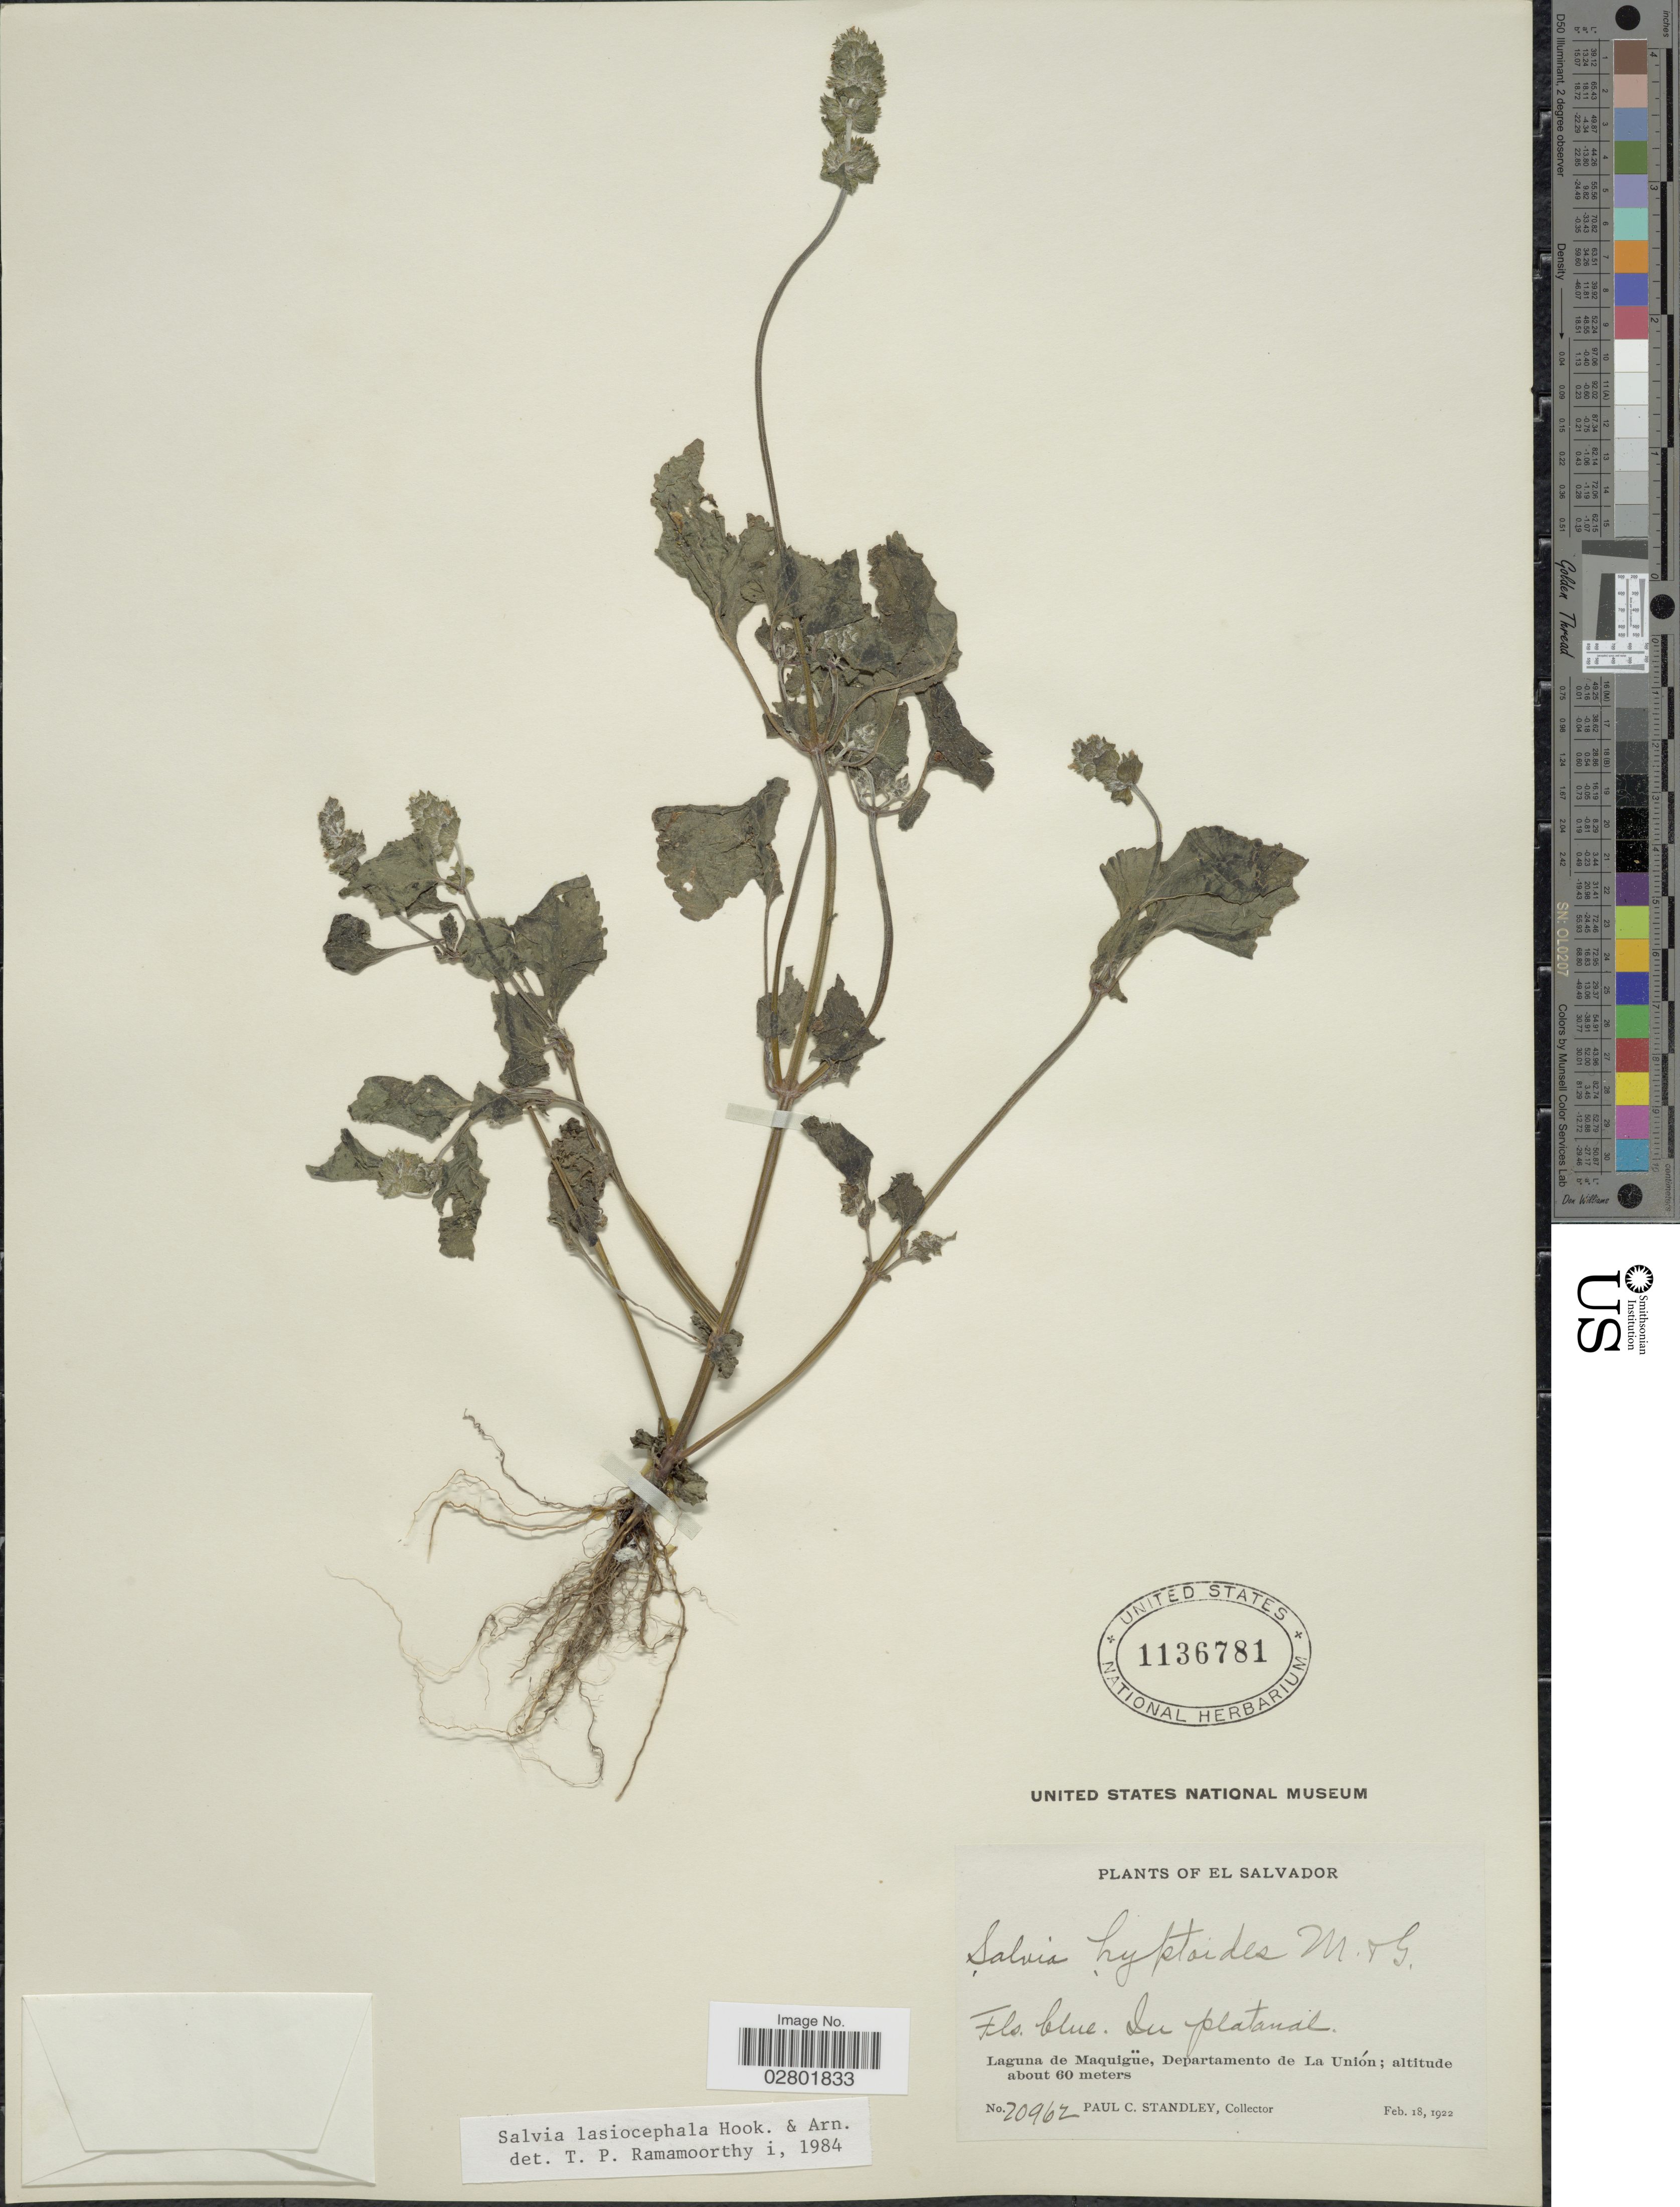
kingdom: Plantae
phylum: Tracheophyta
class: Magnoliopsida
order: Lamiales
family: Lamiaceae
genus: Salvia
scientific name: Salvia lasiocephala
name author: Hook. & Arn.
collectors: P. C. Standley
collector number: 20962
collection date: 1922-02-18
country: El Salvador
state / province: La Union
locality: Laguna de Maquigüe, Departamento de La Unión.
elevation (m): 60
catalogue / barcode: US 1136781